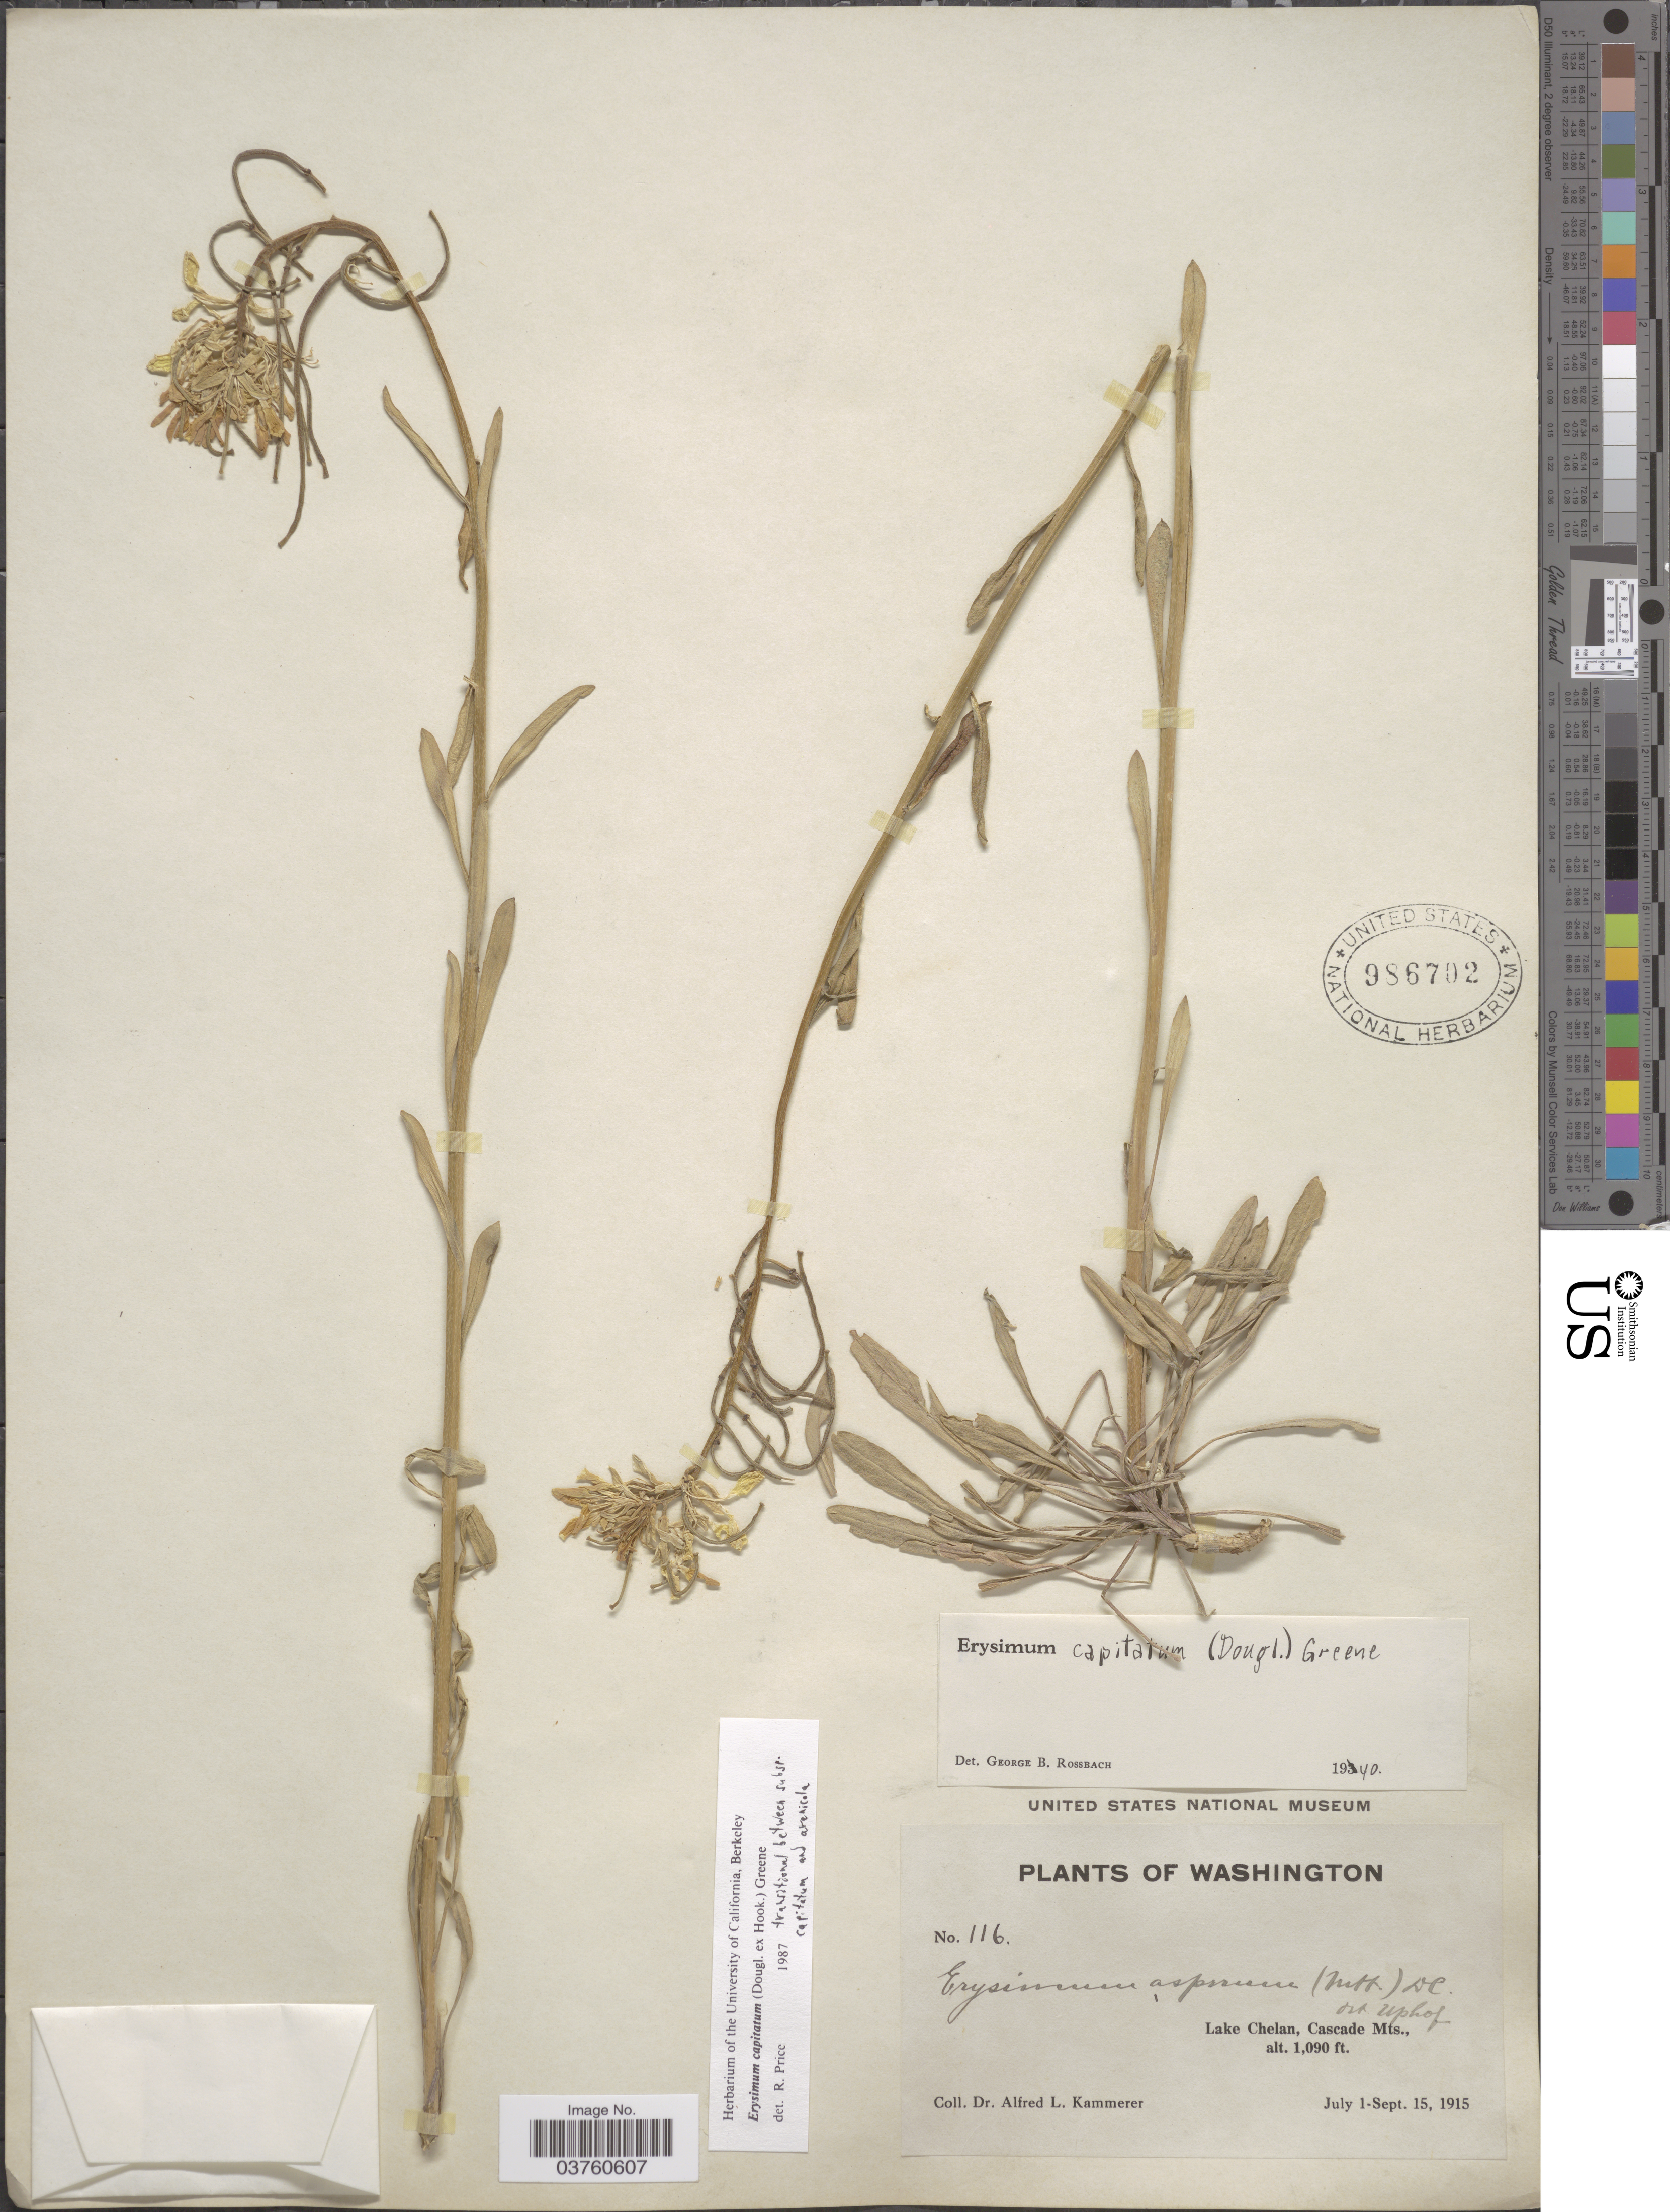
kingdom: Plantae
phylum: Tracheophyta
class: Magnoliopsida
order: Brassicales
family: Brassicaceae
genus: Erysimum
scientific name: Erysimum capitatum subsp. capitatum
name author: (Douglas ex Hook.) Greene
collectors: A. Kammerer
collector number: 116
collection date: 1915-07-01/1915-09-15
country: United States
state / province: Washington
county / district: Chelan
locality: Lake Chelan, Cascade Mts.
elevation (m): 332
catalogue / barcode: US 986702